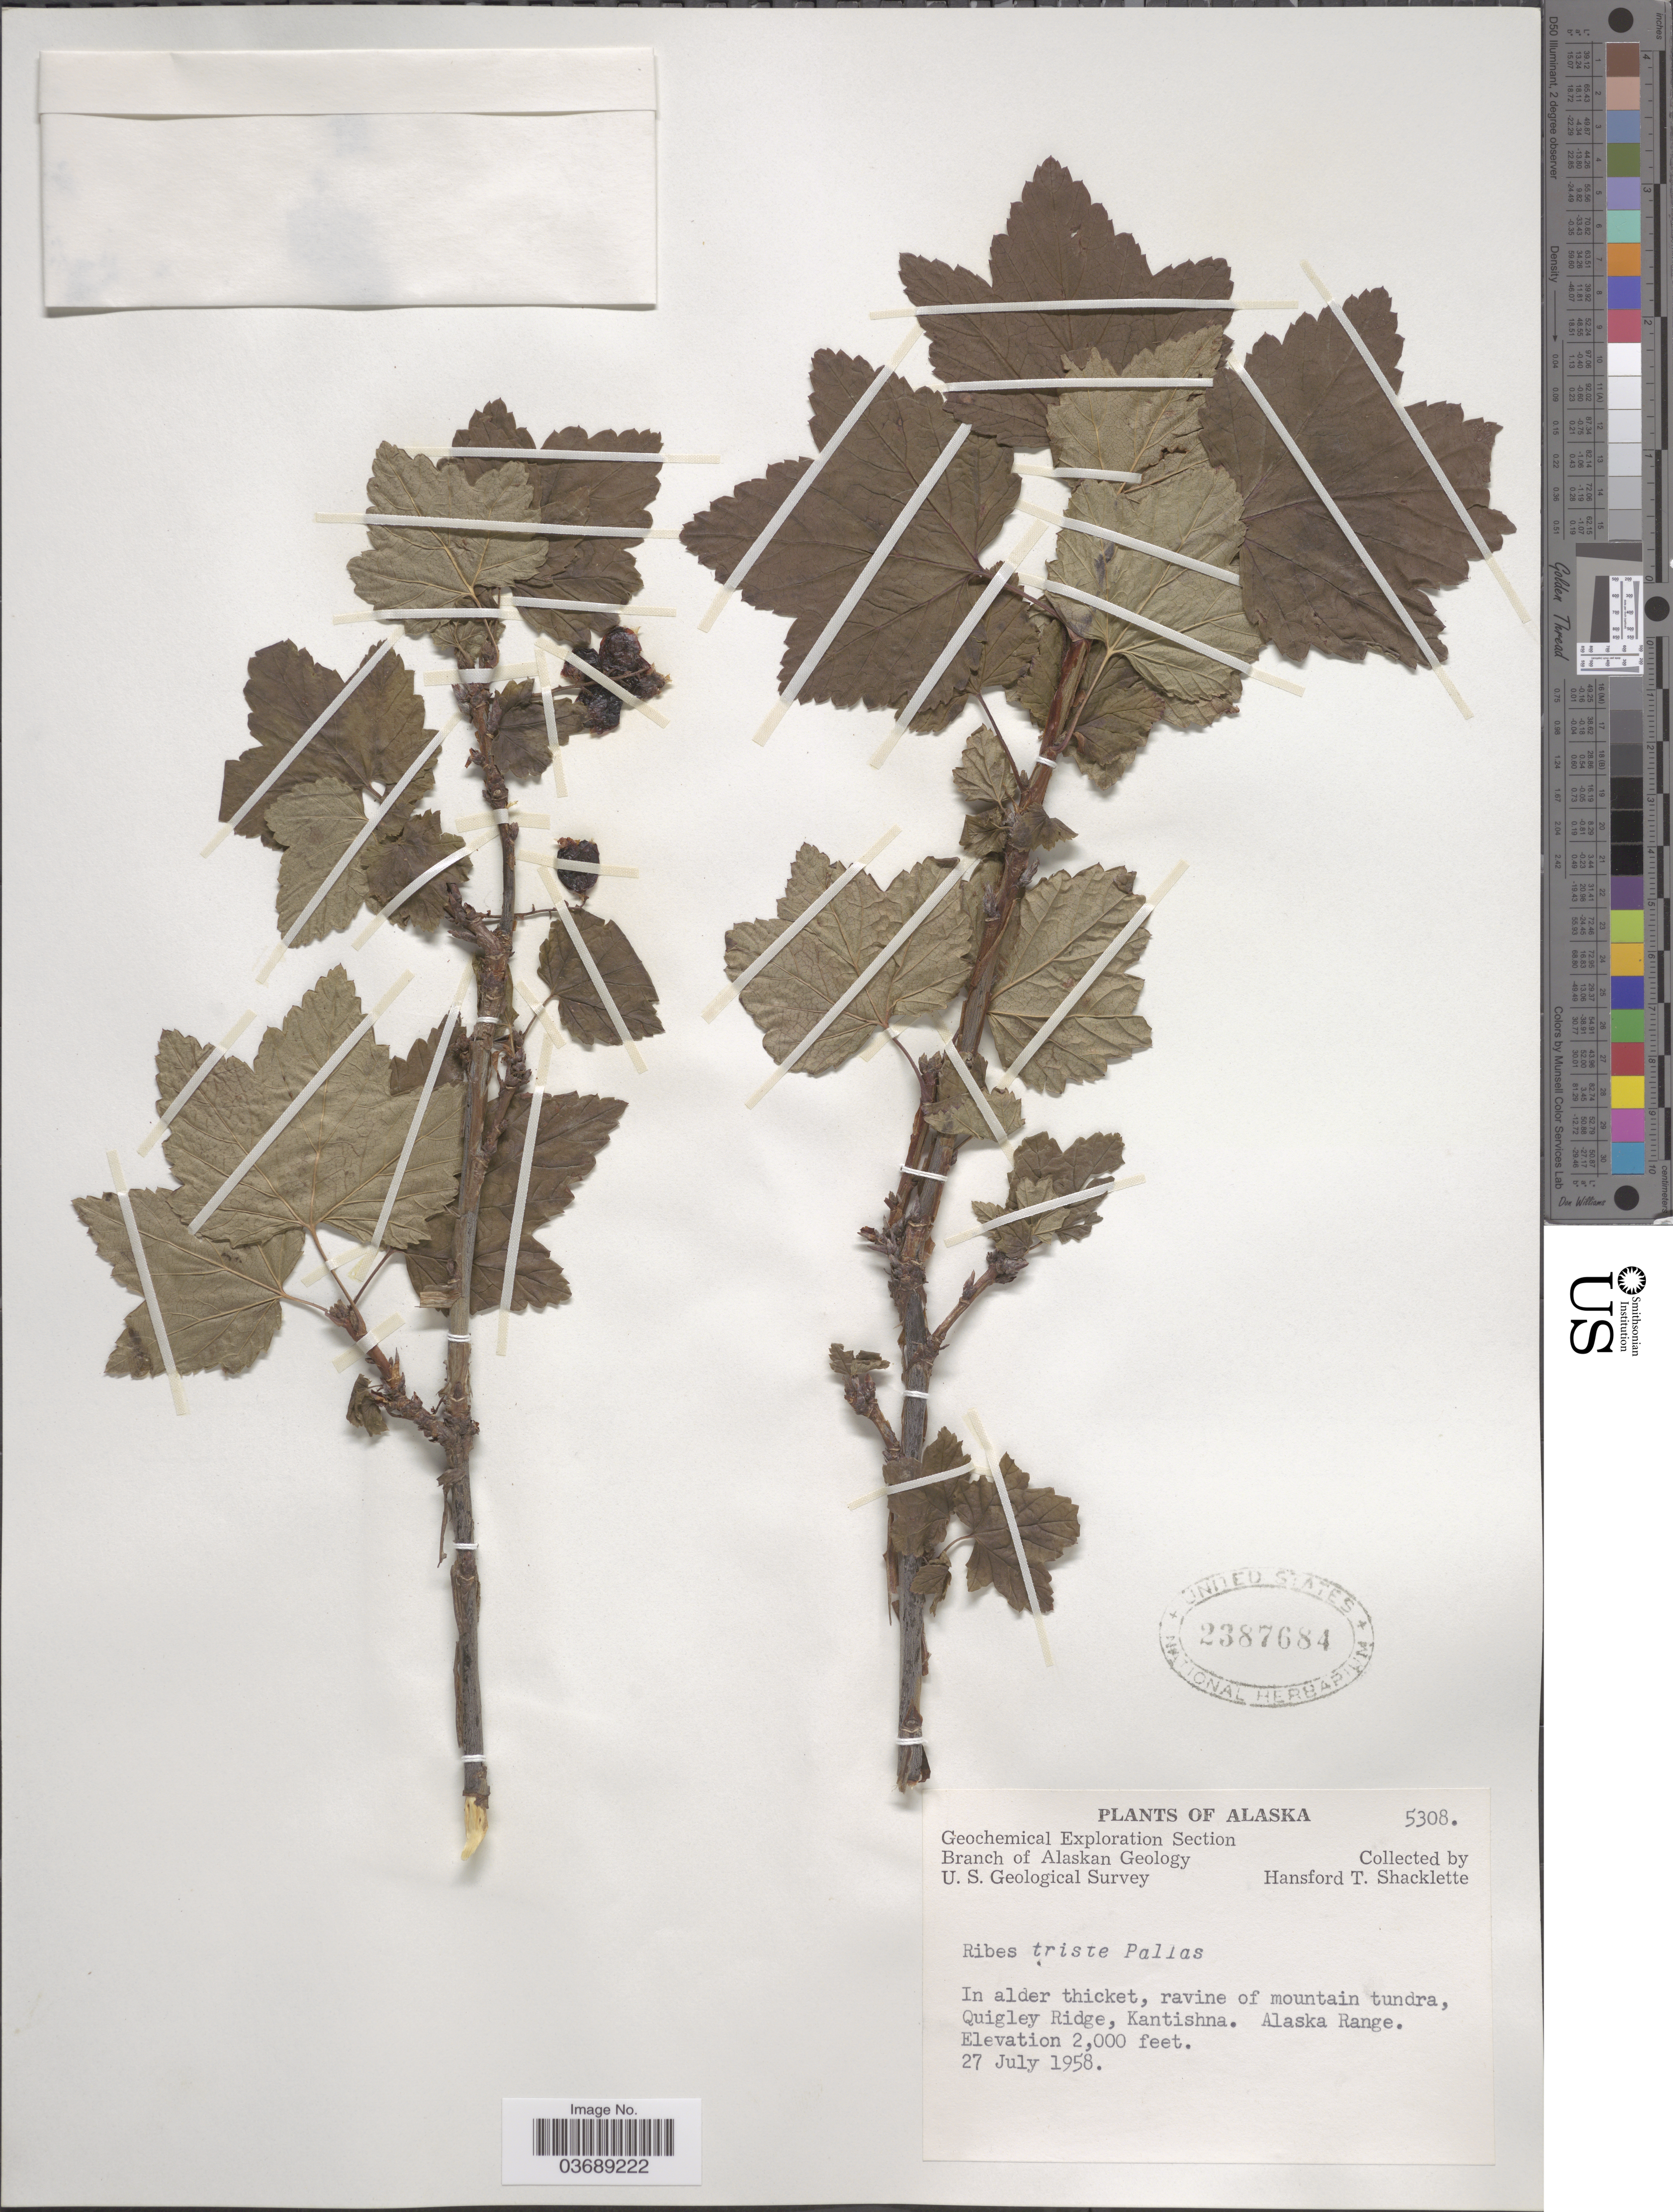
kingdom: Plantae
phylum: Tracheophyta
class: Magnoliopsida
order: Saxifragales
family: Grossulariaceae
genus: Ribes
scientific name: Ribes triste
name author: Pall.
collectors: H. Shacklette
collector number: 5308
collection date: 1958-07-27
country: United States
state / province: Alaska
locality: In alder thicket, ravine of mountain tundra, Quigley Ridge, Kantishna. Alaska Range.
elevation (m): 610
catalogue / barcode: US 2387684